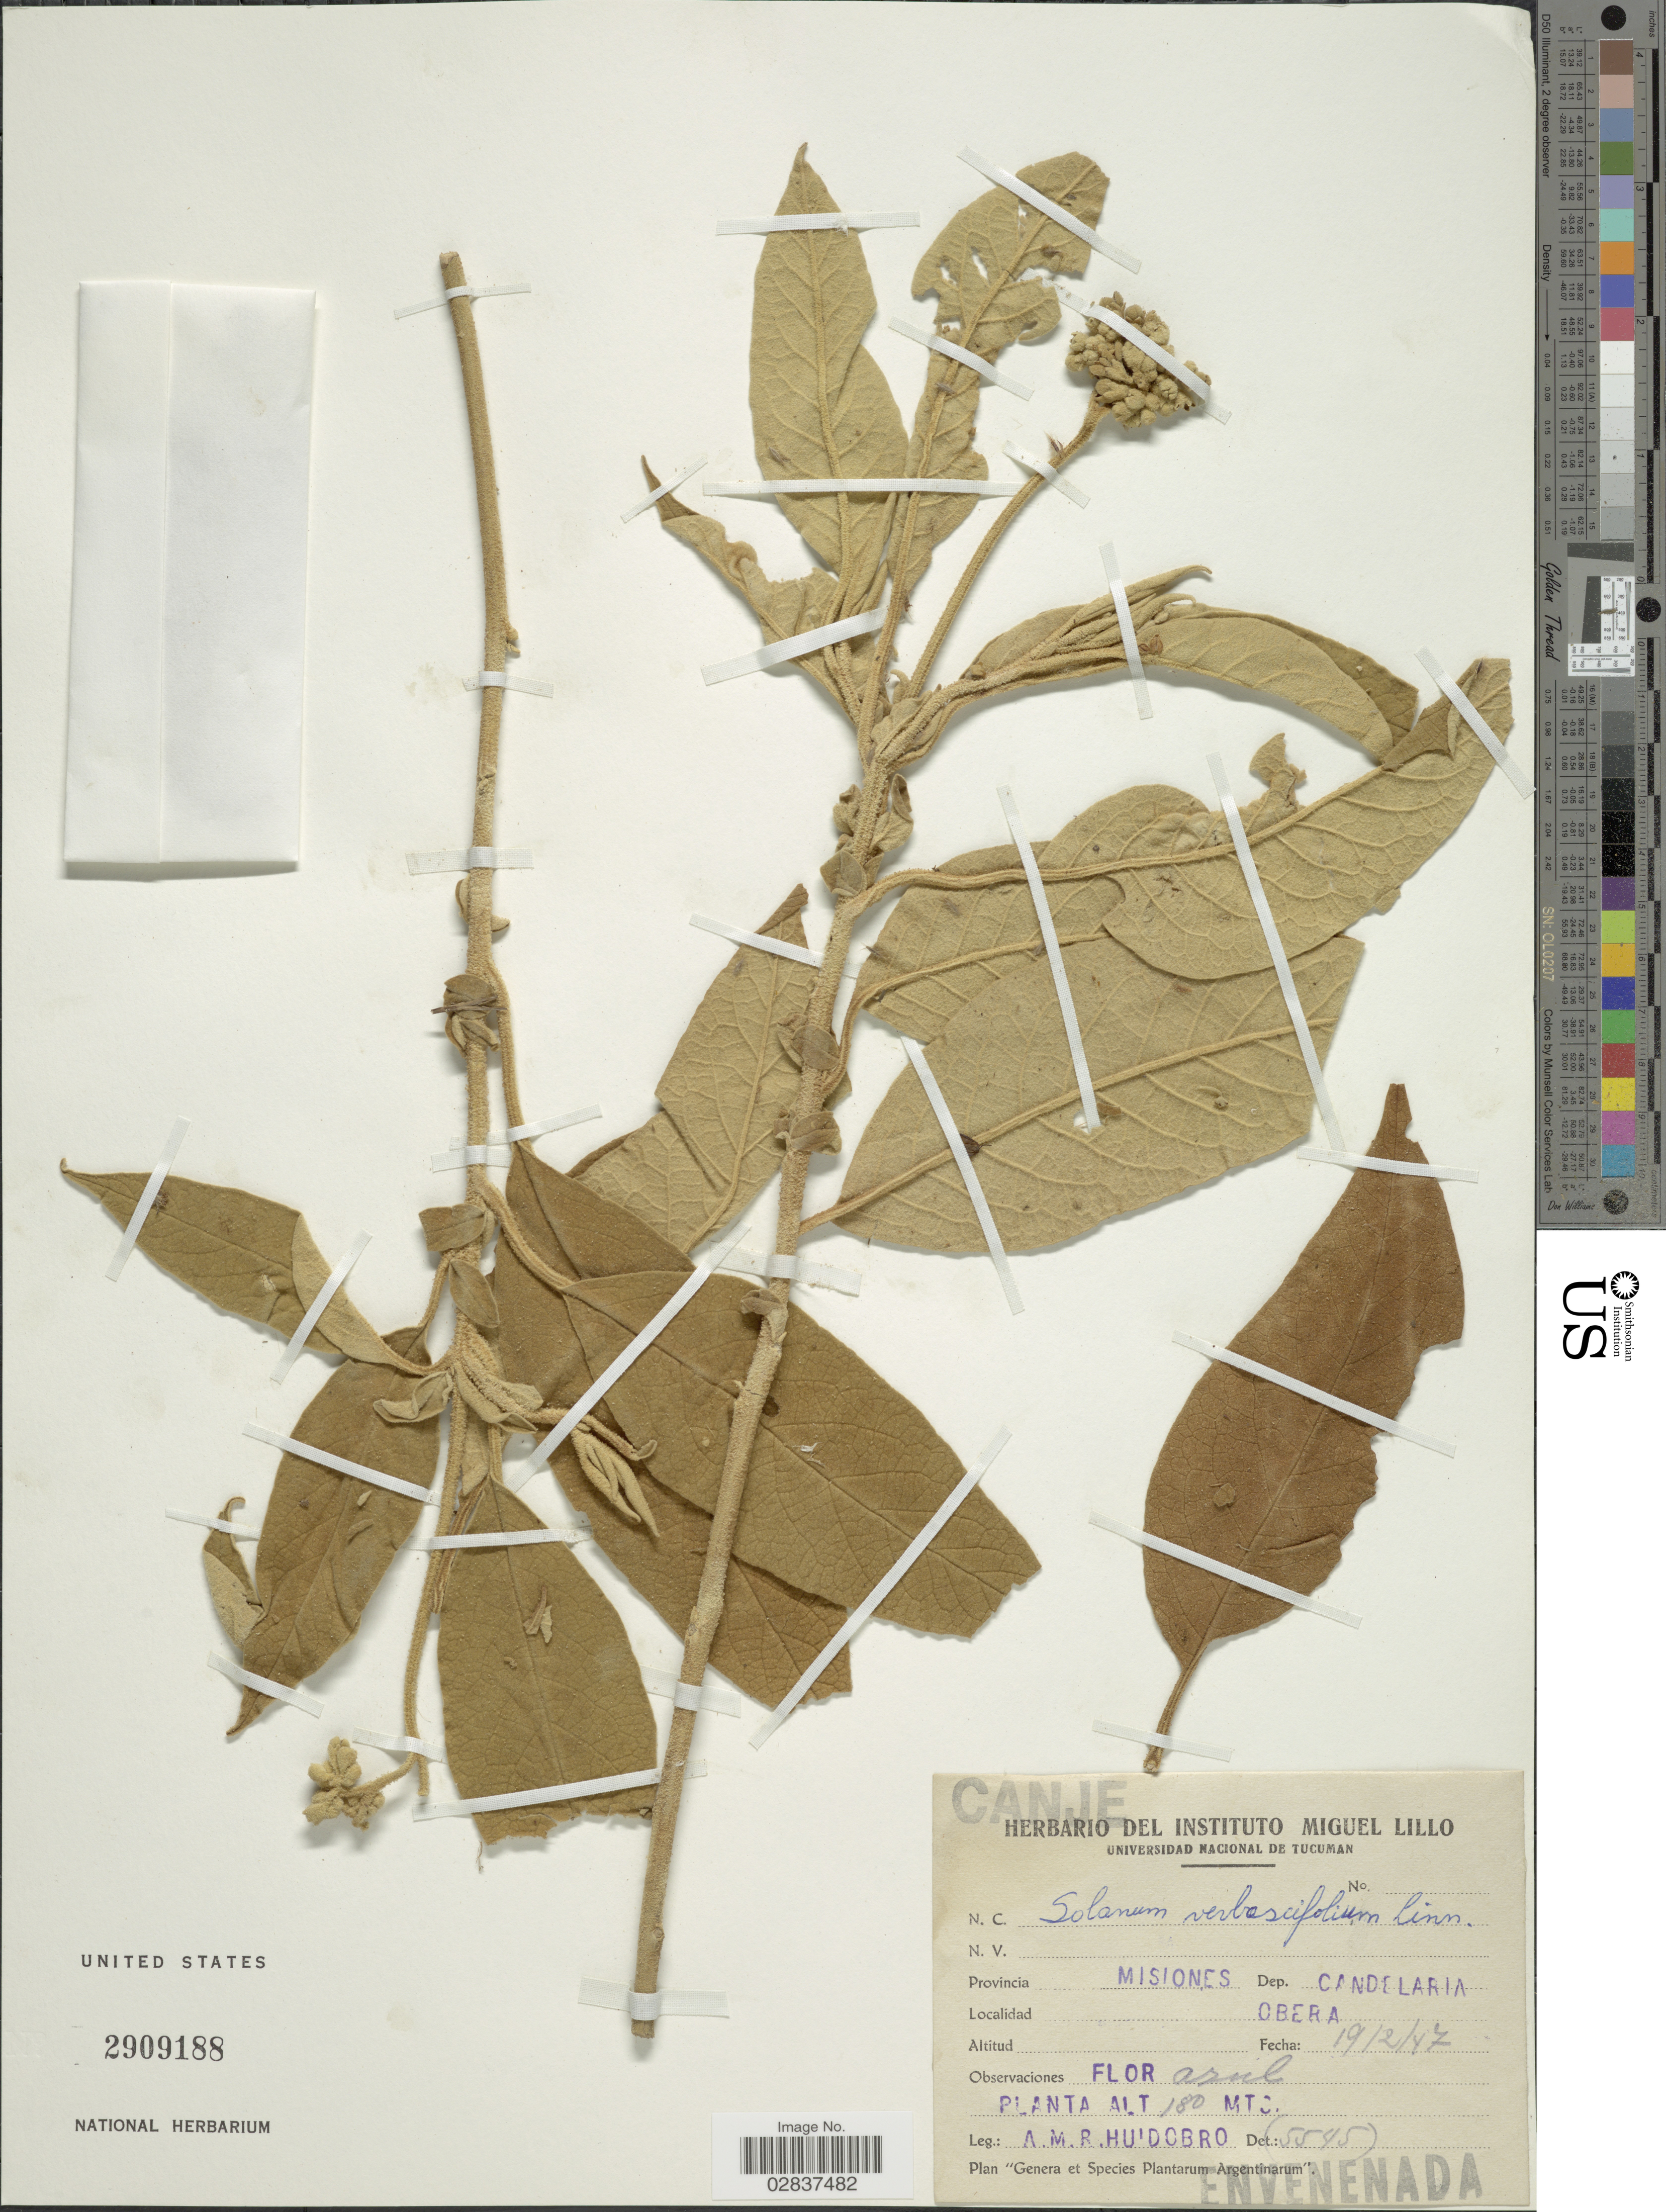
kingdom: Plantae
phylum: Tracheophyta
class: Magnoliopsida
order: Solanales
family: Solanaceae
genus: Solanum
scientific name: Solanum granuloso-leprosum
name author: Dunal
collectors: A. M. R. Huidobro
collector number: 5545?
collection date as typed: Transcribed d/m/y: 19/2/47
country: Argentina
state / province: Misiones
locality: Dep. Candelaria. Obera.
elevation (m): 180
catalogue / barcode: US 2909188